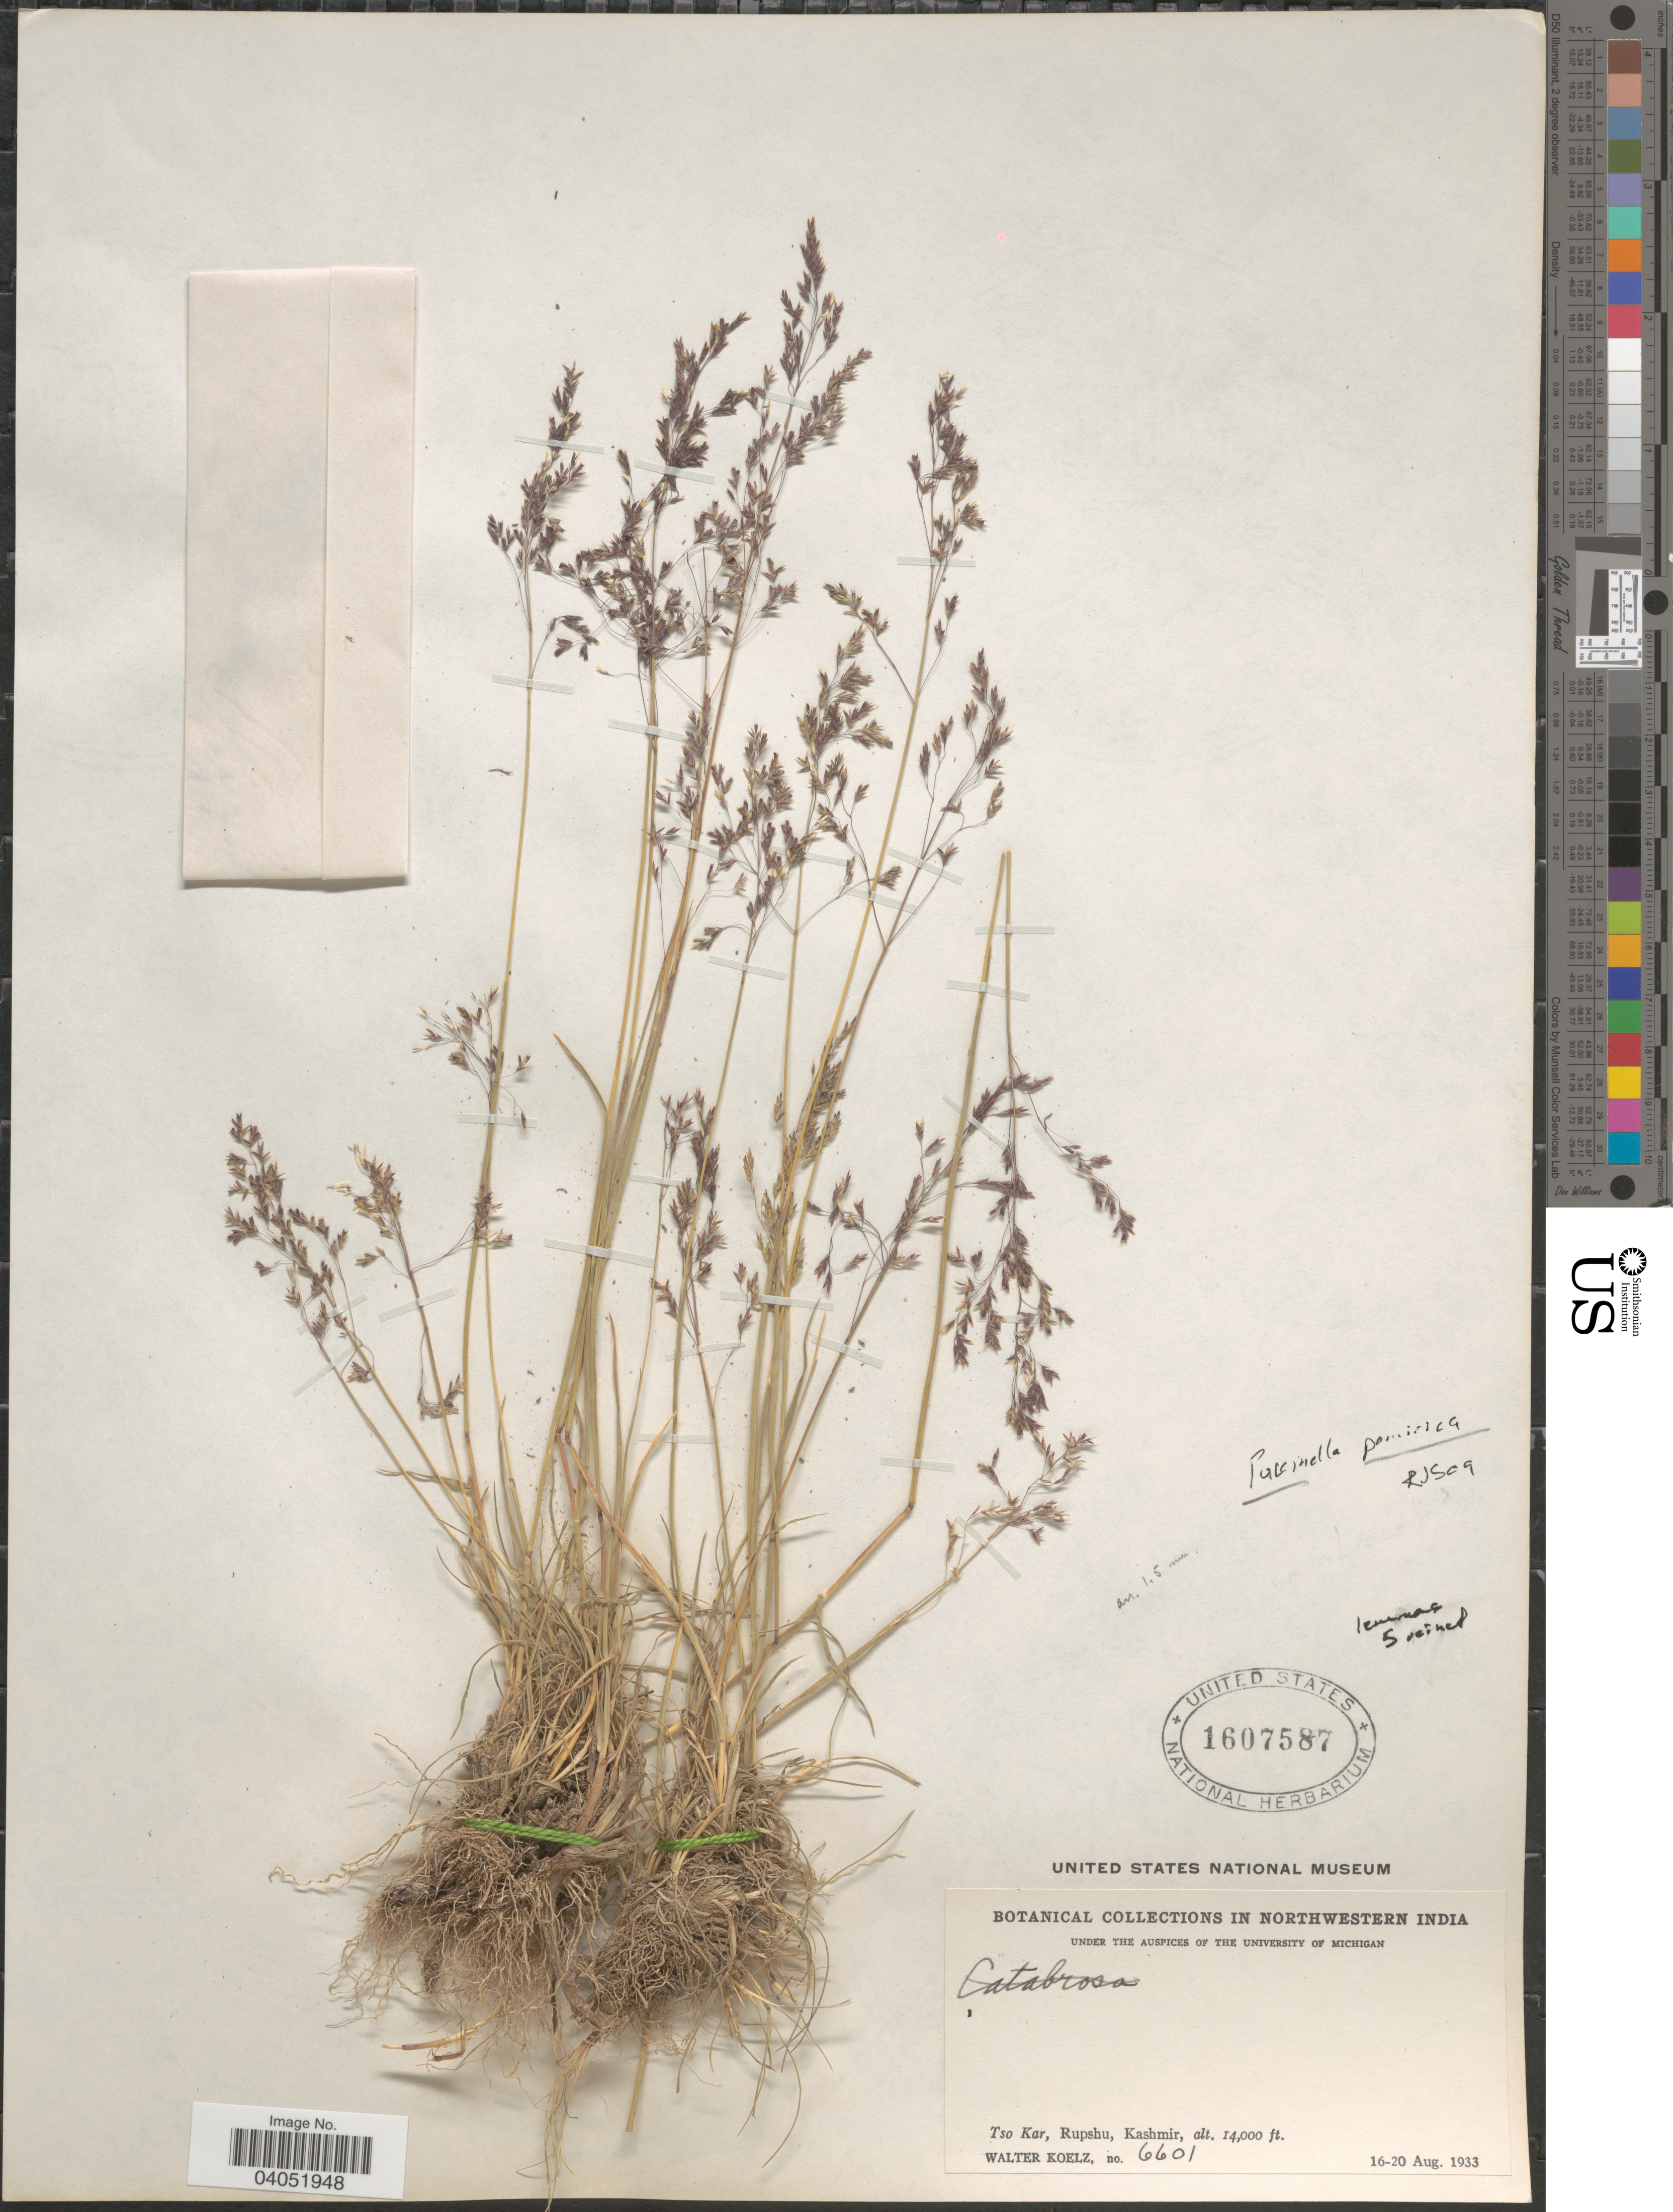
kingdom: Plantae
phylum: Tracheophyta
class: Liliopsida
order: Poales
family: Poaceae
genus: Puccinellia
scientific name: Puccinellia pamirica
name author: (Roshev.) V.I. Krecz. ex Ovcz. & Czukav.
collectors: W. N. Koelz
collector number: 6601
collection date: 1933-08-16/1933-08-20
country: India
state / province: Jammu and Kashmir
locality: In northwestern India. Tso Kar, Rupshu, Kashmir.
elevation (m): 4267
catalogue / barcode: US 1607587